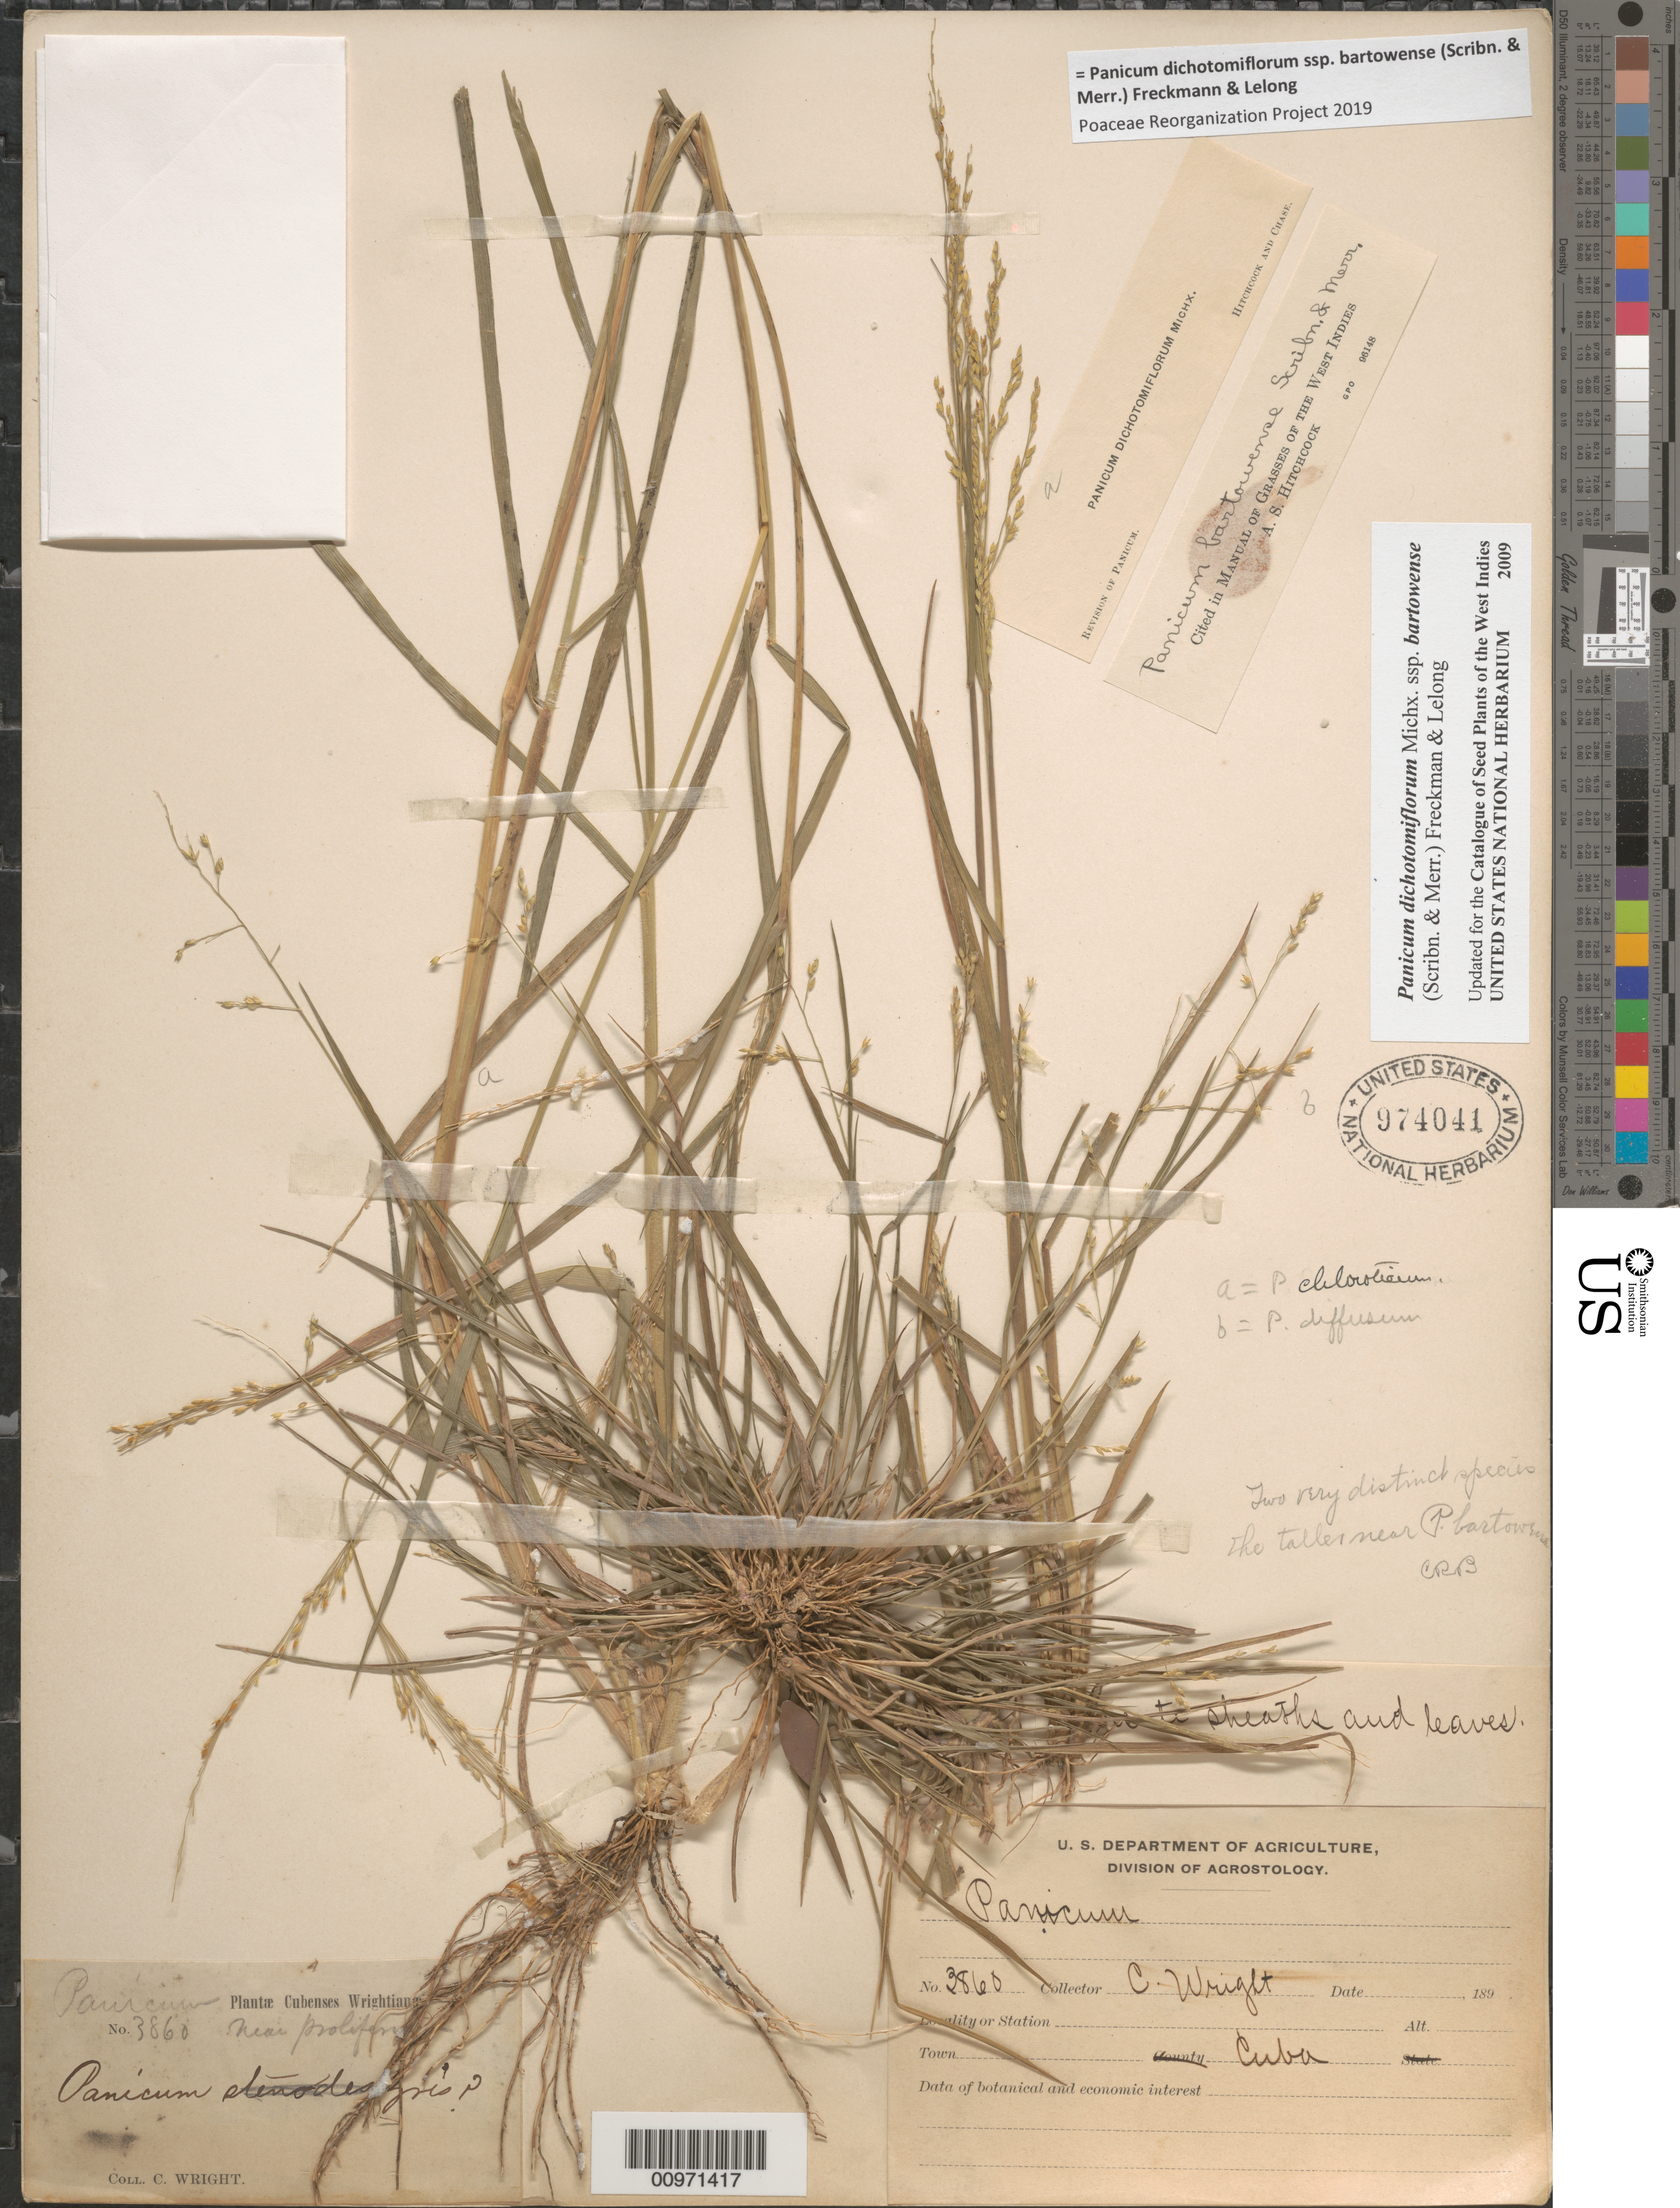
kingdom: Plantae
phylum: Tracheophyta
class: Liliopsida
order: Poales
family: Poaceae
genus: Panicum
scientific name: Panicum dichotomiflorum subsp. bartowense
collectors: C. Wright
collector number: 3860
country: Cuba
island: Cuba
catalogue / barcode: US 974041